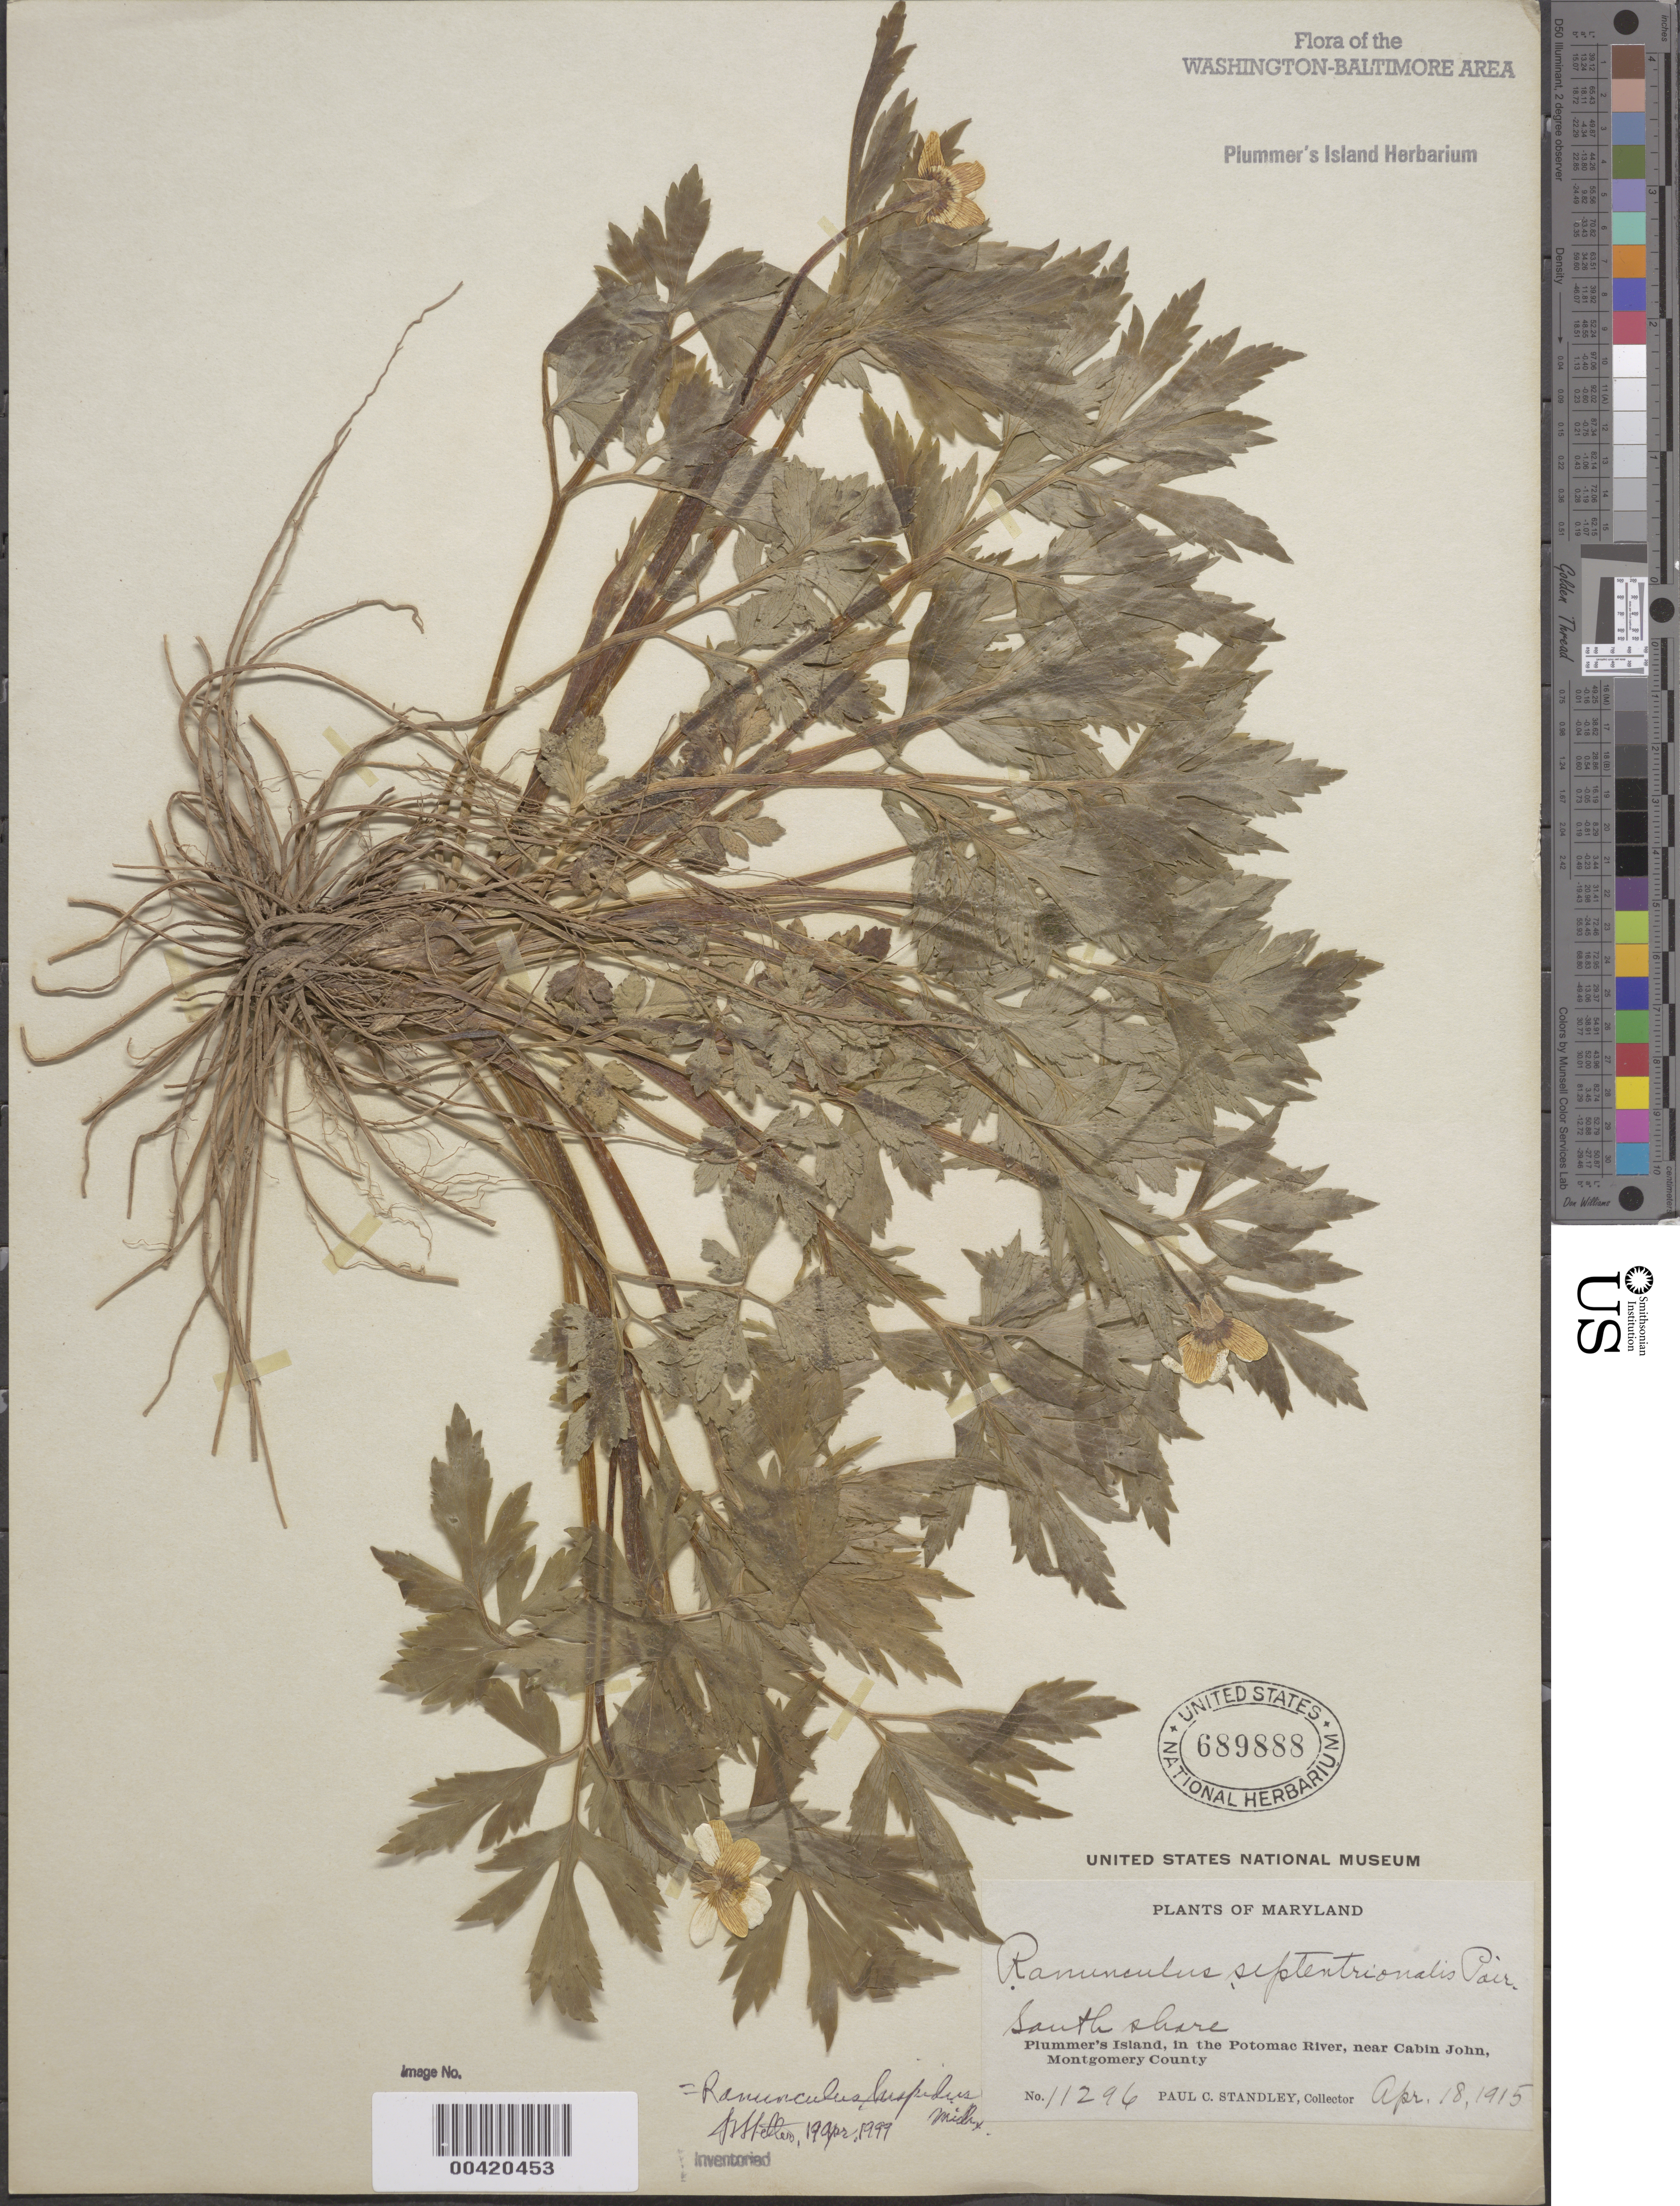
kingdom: Plantae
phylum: Tracheophyta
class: Magnoliopsida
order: Ranunculales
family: Ranunculaceae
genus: Ranunculus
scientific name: Ranunculus hispidus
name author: Michx.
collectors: P. C. Standley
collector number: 11296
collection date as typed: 18 Apr 1915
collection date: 1915-04-18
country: United States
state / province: Maryland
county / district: Montgomery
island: Plummers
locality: Plummer's Island C. & O. Canal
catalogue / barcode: US 689888